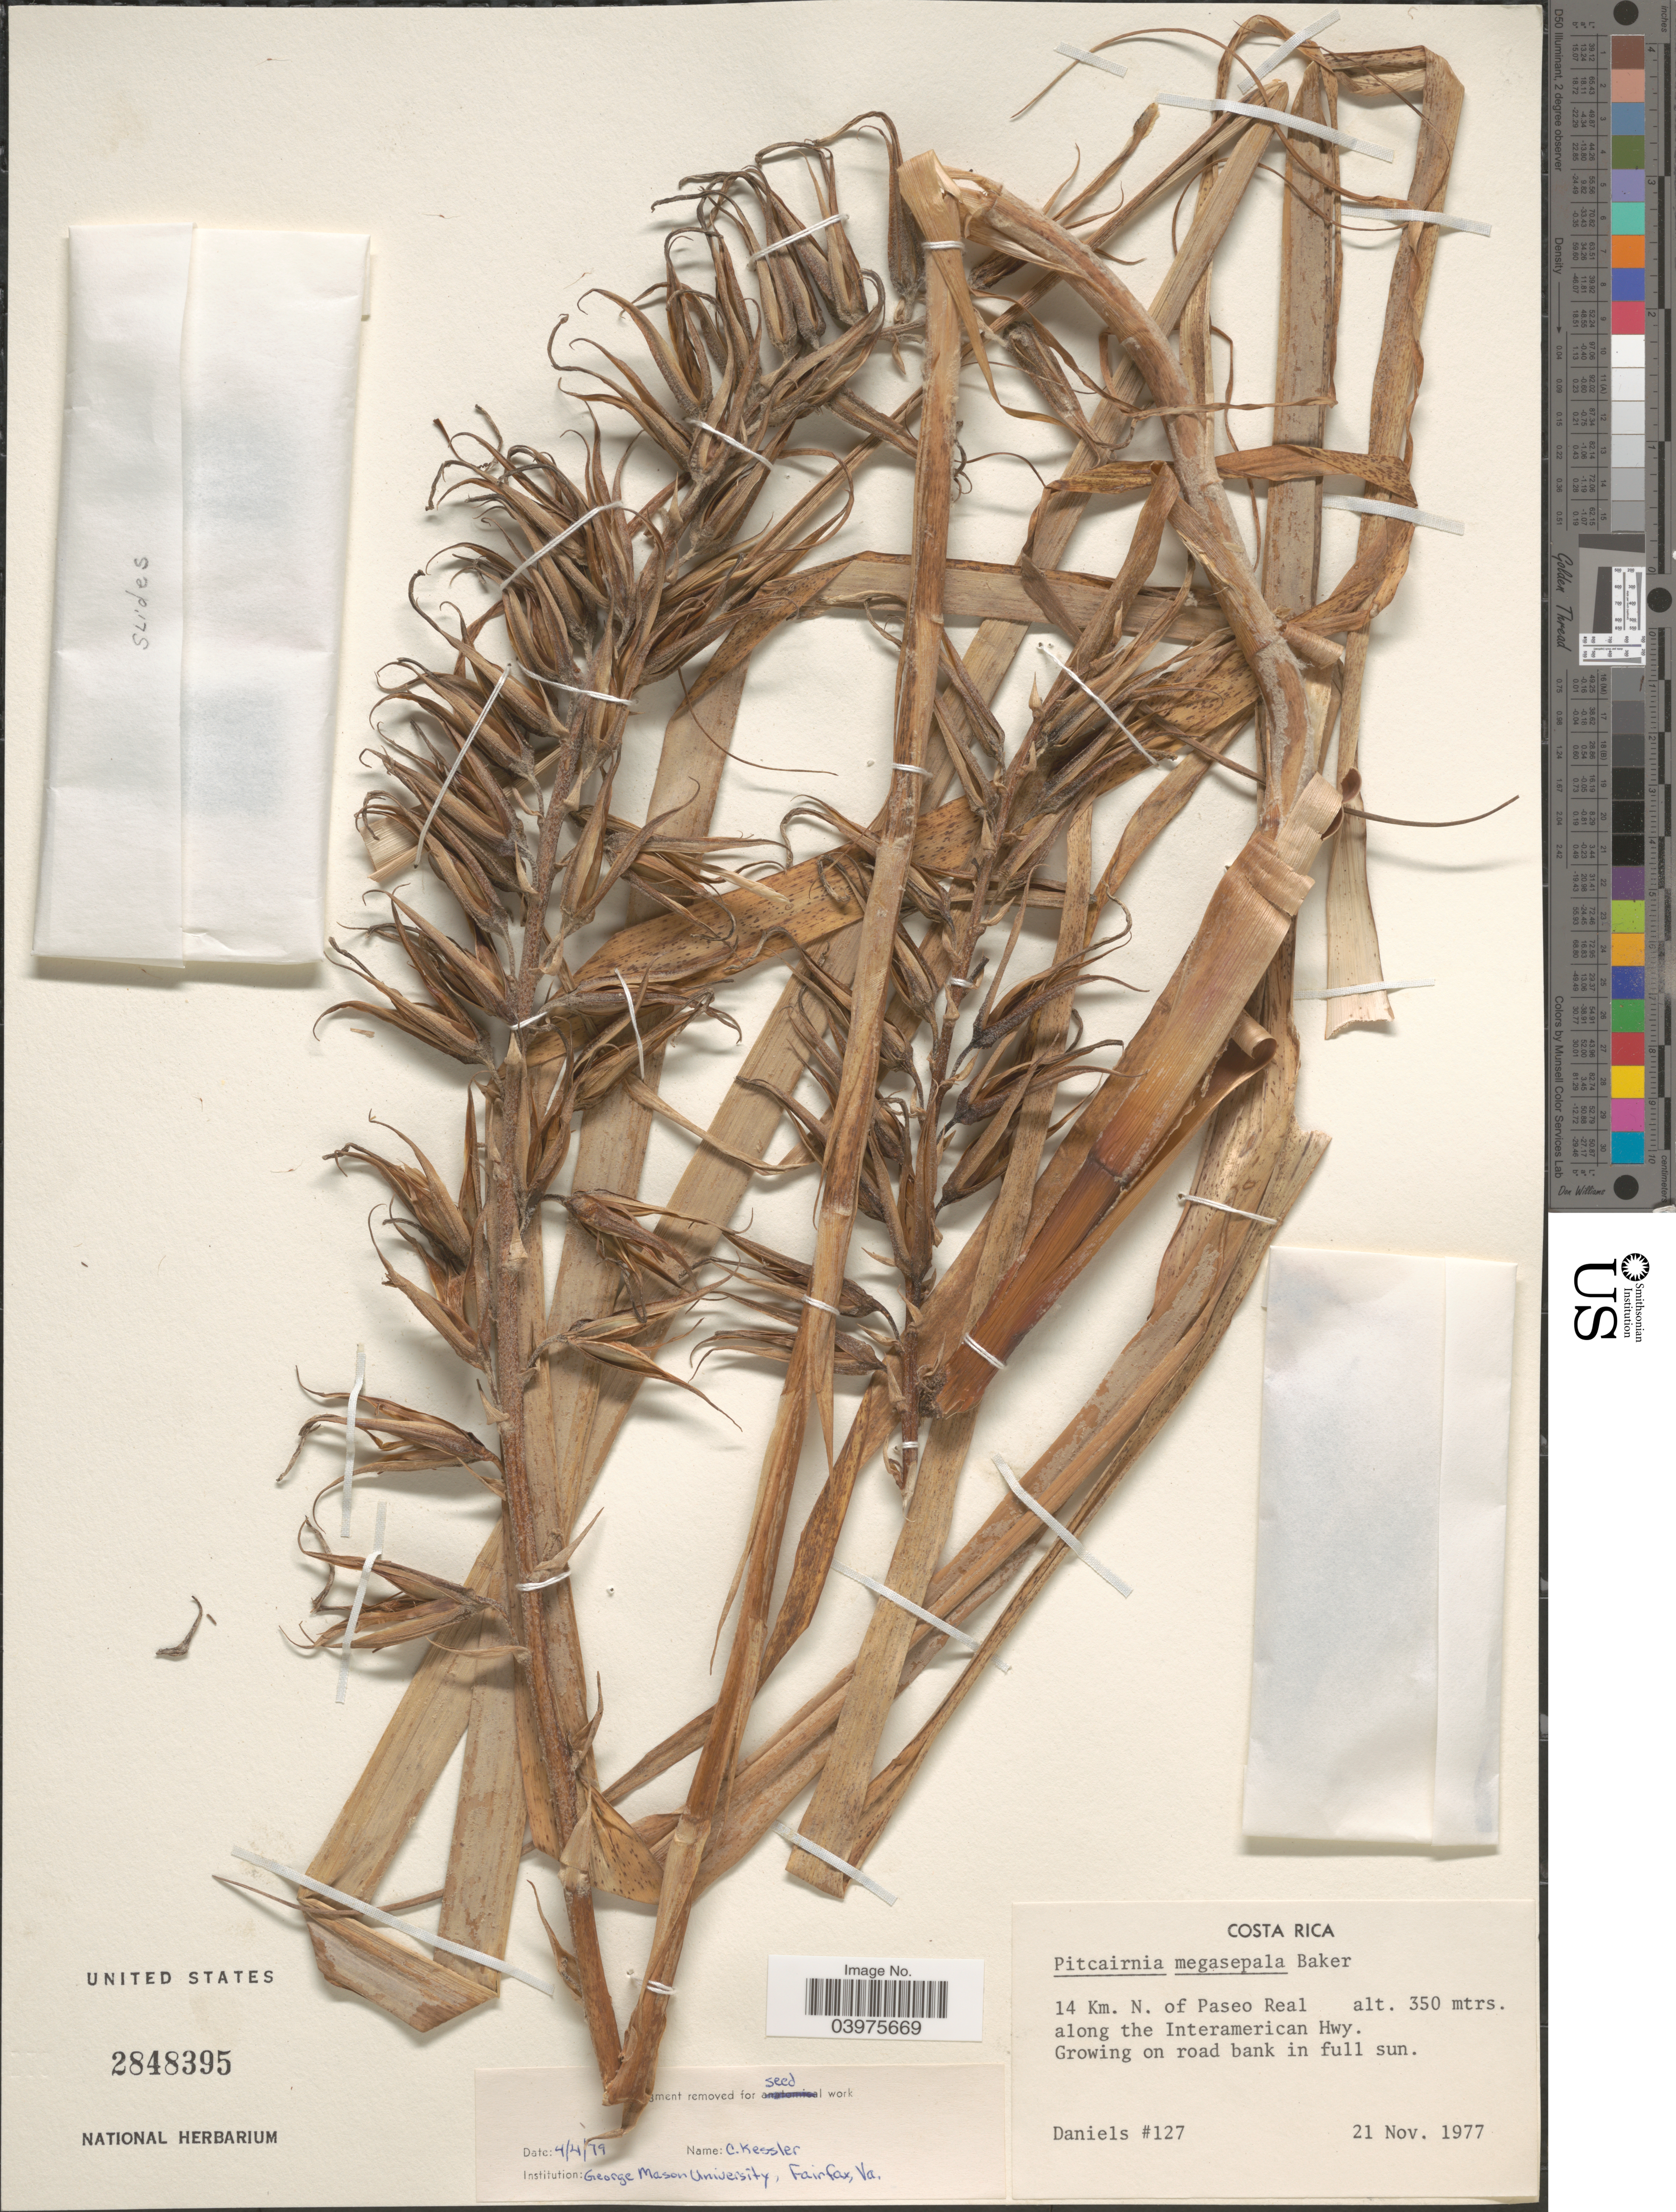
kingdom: Plantae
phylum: Tracheophyta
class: Liliopsida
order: Poales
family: Bromeliaceae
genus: Pitcairnia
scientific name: Pitcairnia megasepala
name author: Baker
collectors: -. Daniels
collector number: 127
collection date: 1977-11-21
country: Costa Rica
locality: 14 Km. N. of Paseo Real along the Interamerican Hwy.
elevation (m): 350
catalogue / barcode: US 2848395